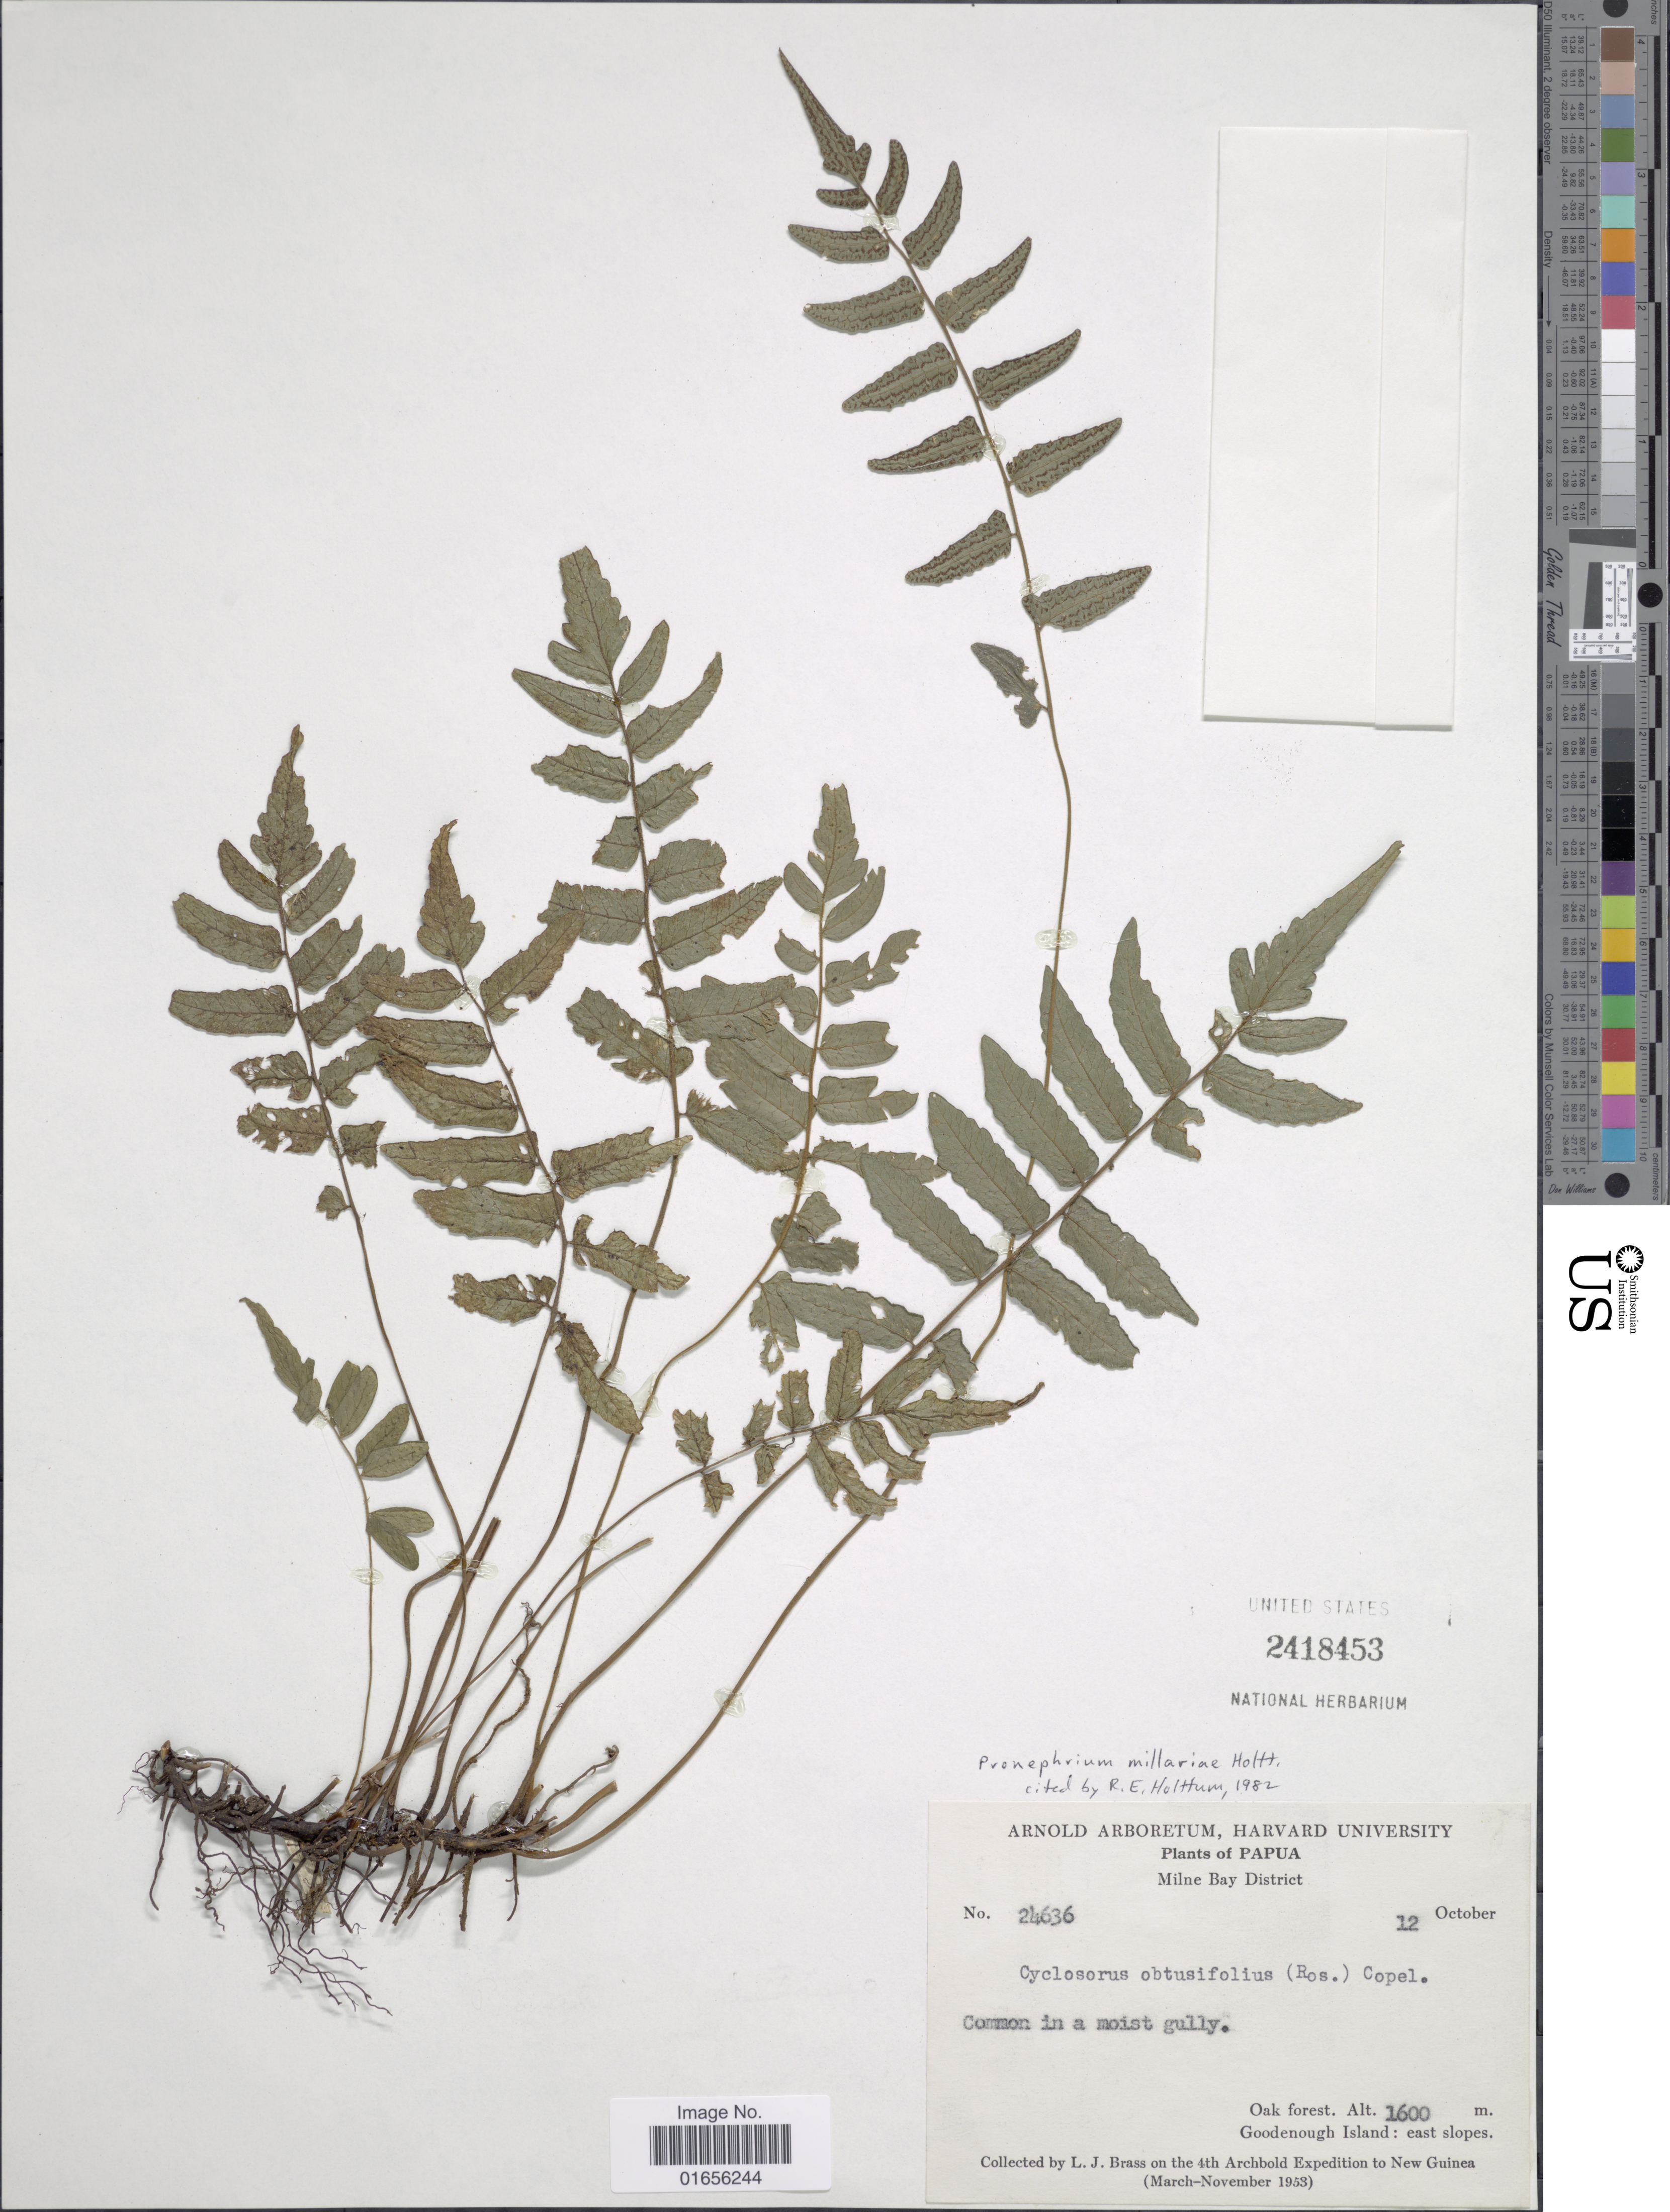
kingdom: Plantae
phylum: Tracheophyta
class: Polypodiopsida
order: Polypodiales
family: Thelypteridaceae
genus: Pronephrium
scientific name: Pronephrium millarae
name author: Holttum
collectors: L. J. Brass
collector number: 24636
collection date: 1953-10-12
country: Papua New Guinea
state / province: Milne Bay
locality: Papua, Milne Bay District, Oak Forest, Goodenough Island: East slopes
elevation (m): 1600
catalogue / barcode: US 2418453